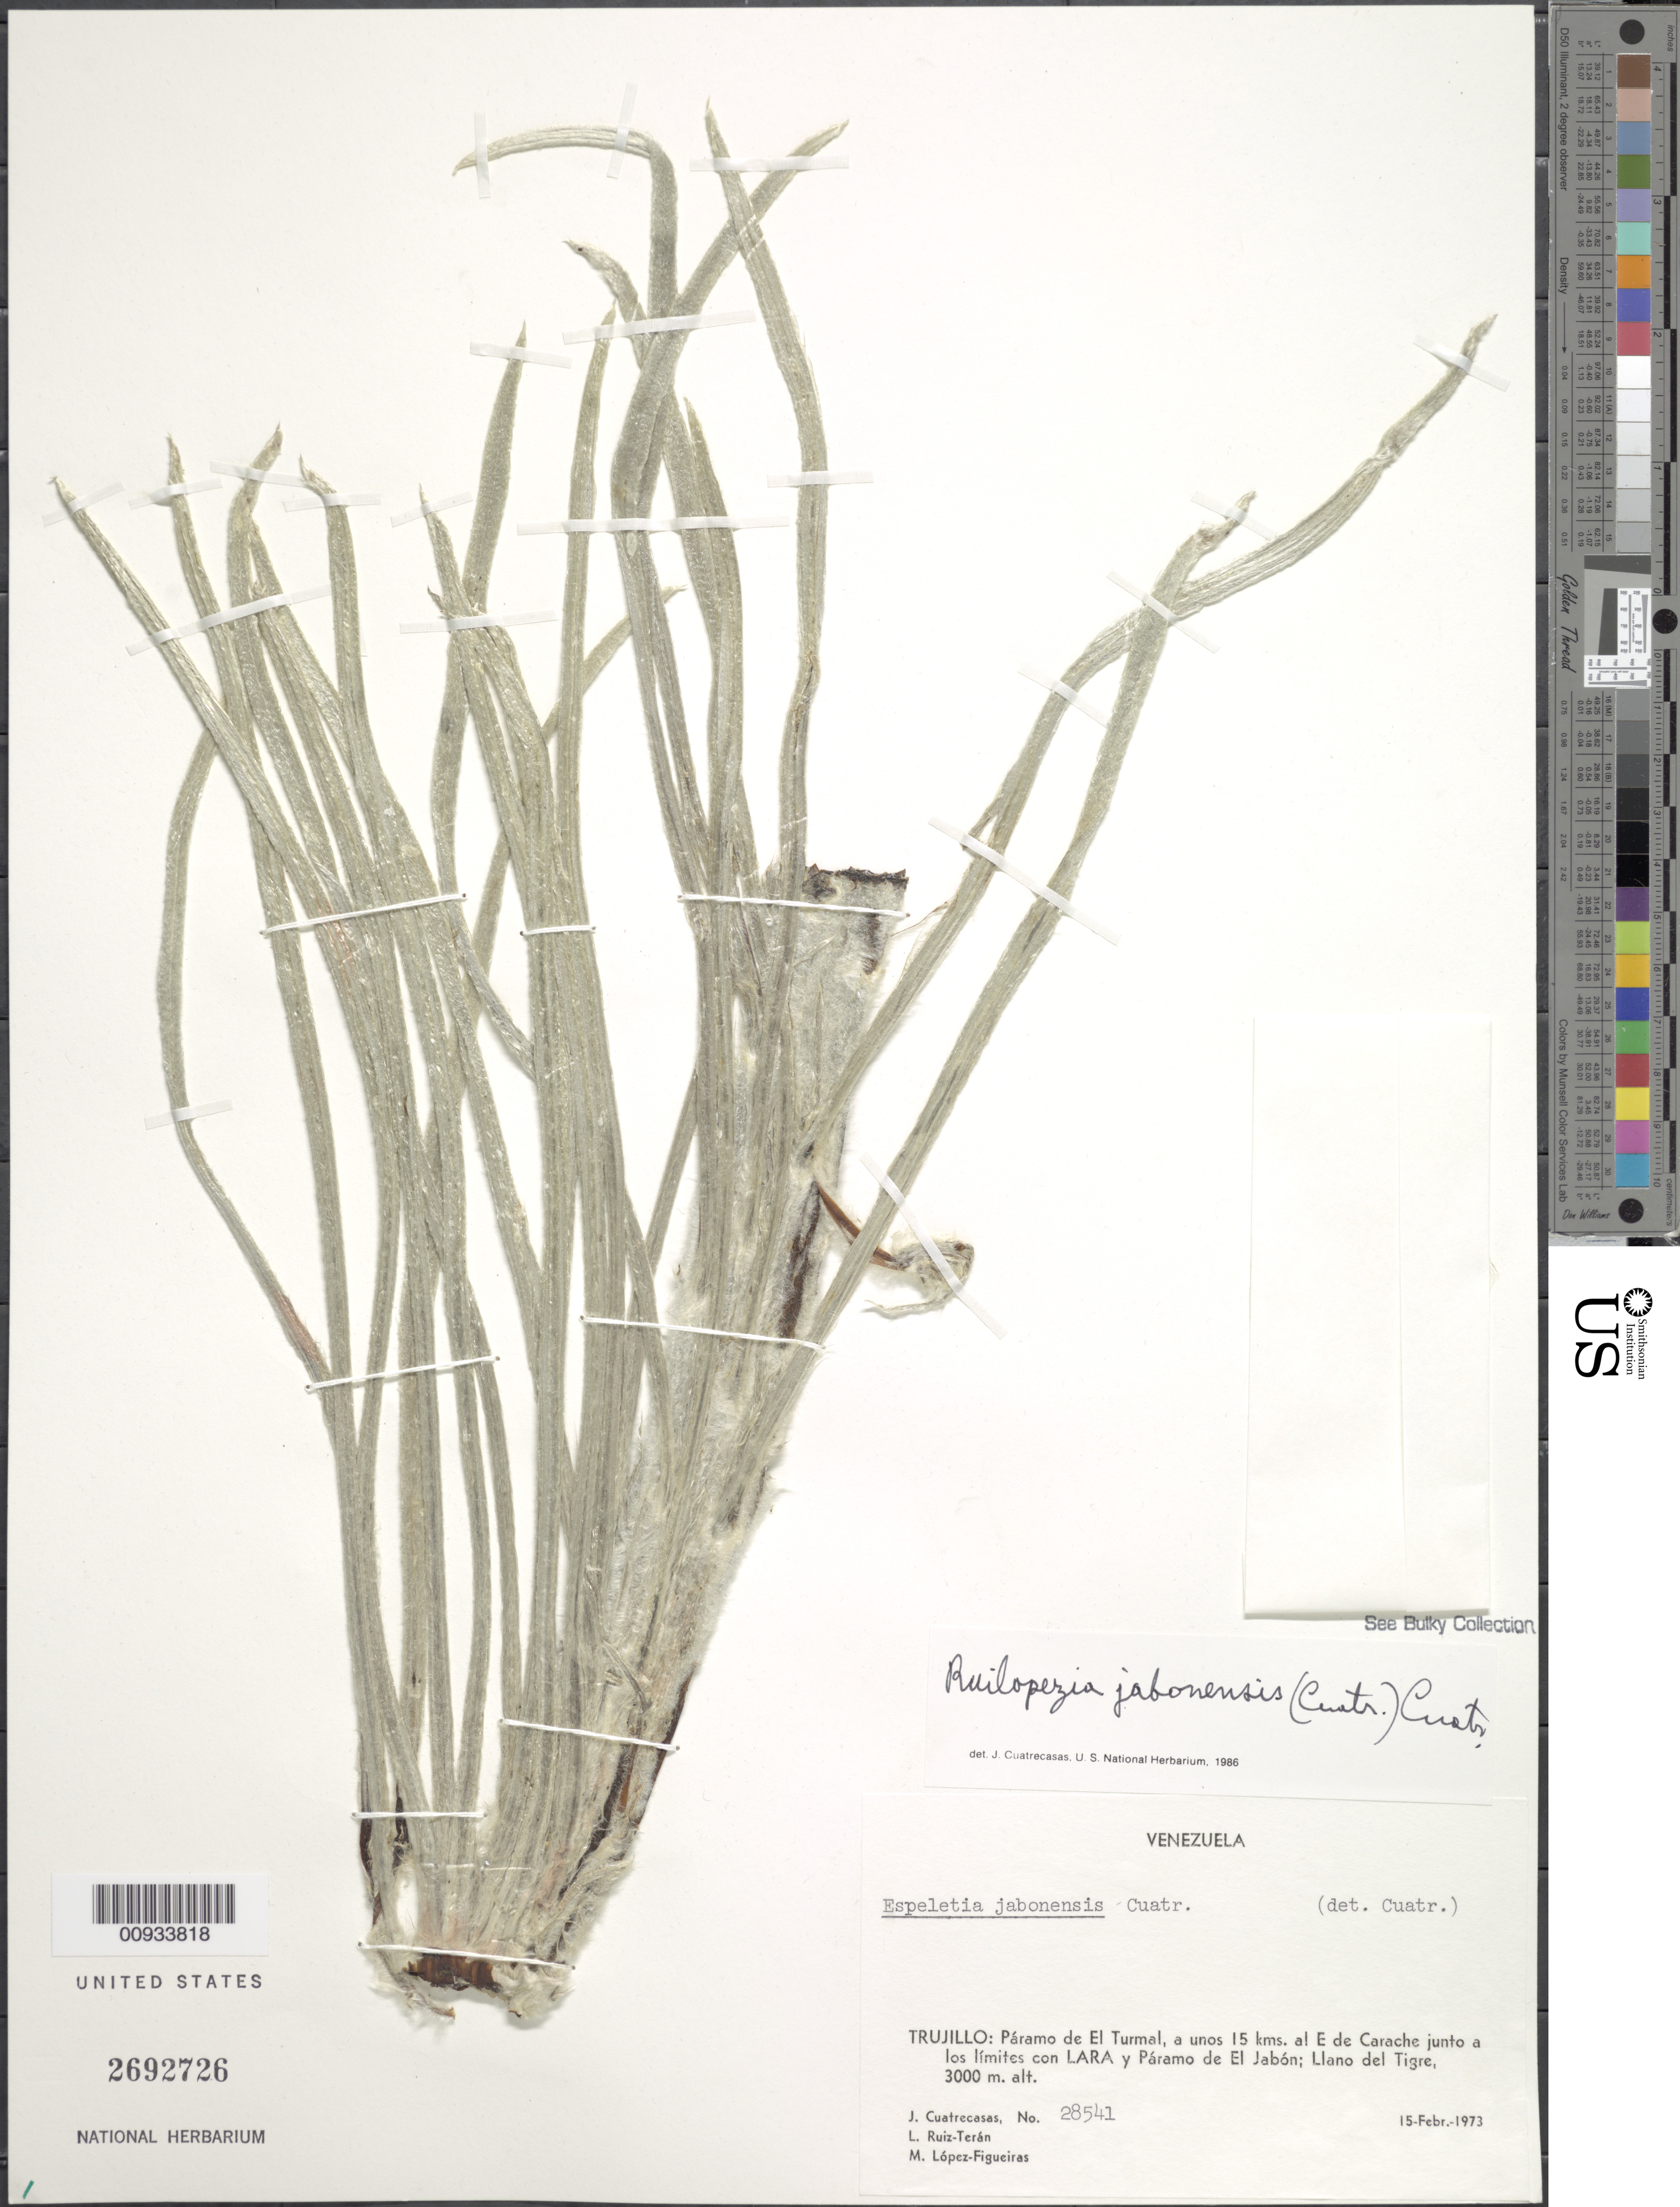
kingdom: Plantae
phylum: Tracheophyta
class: Magnoliopsida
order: Asterales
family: Asteraceae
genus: Ruilopezia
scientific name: Ruilopezia jabonensis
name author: (Cuatrec.) Cuatrec.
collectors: J. Cuatrecasas, L. E. Ruíz-Terán & M. López Figueiras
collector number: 28541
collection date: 1973-02-15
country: Venezuela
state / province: Trujillo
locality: Paramo de El Turmal, a unos 15 kms al E de Carache junto a los limites con Lara y Paramo de El Jabon, Llano del Tigre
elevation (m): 3000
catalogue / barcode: US 2692726